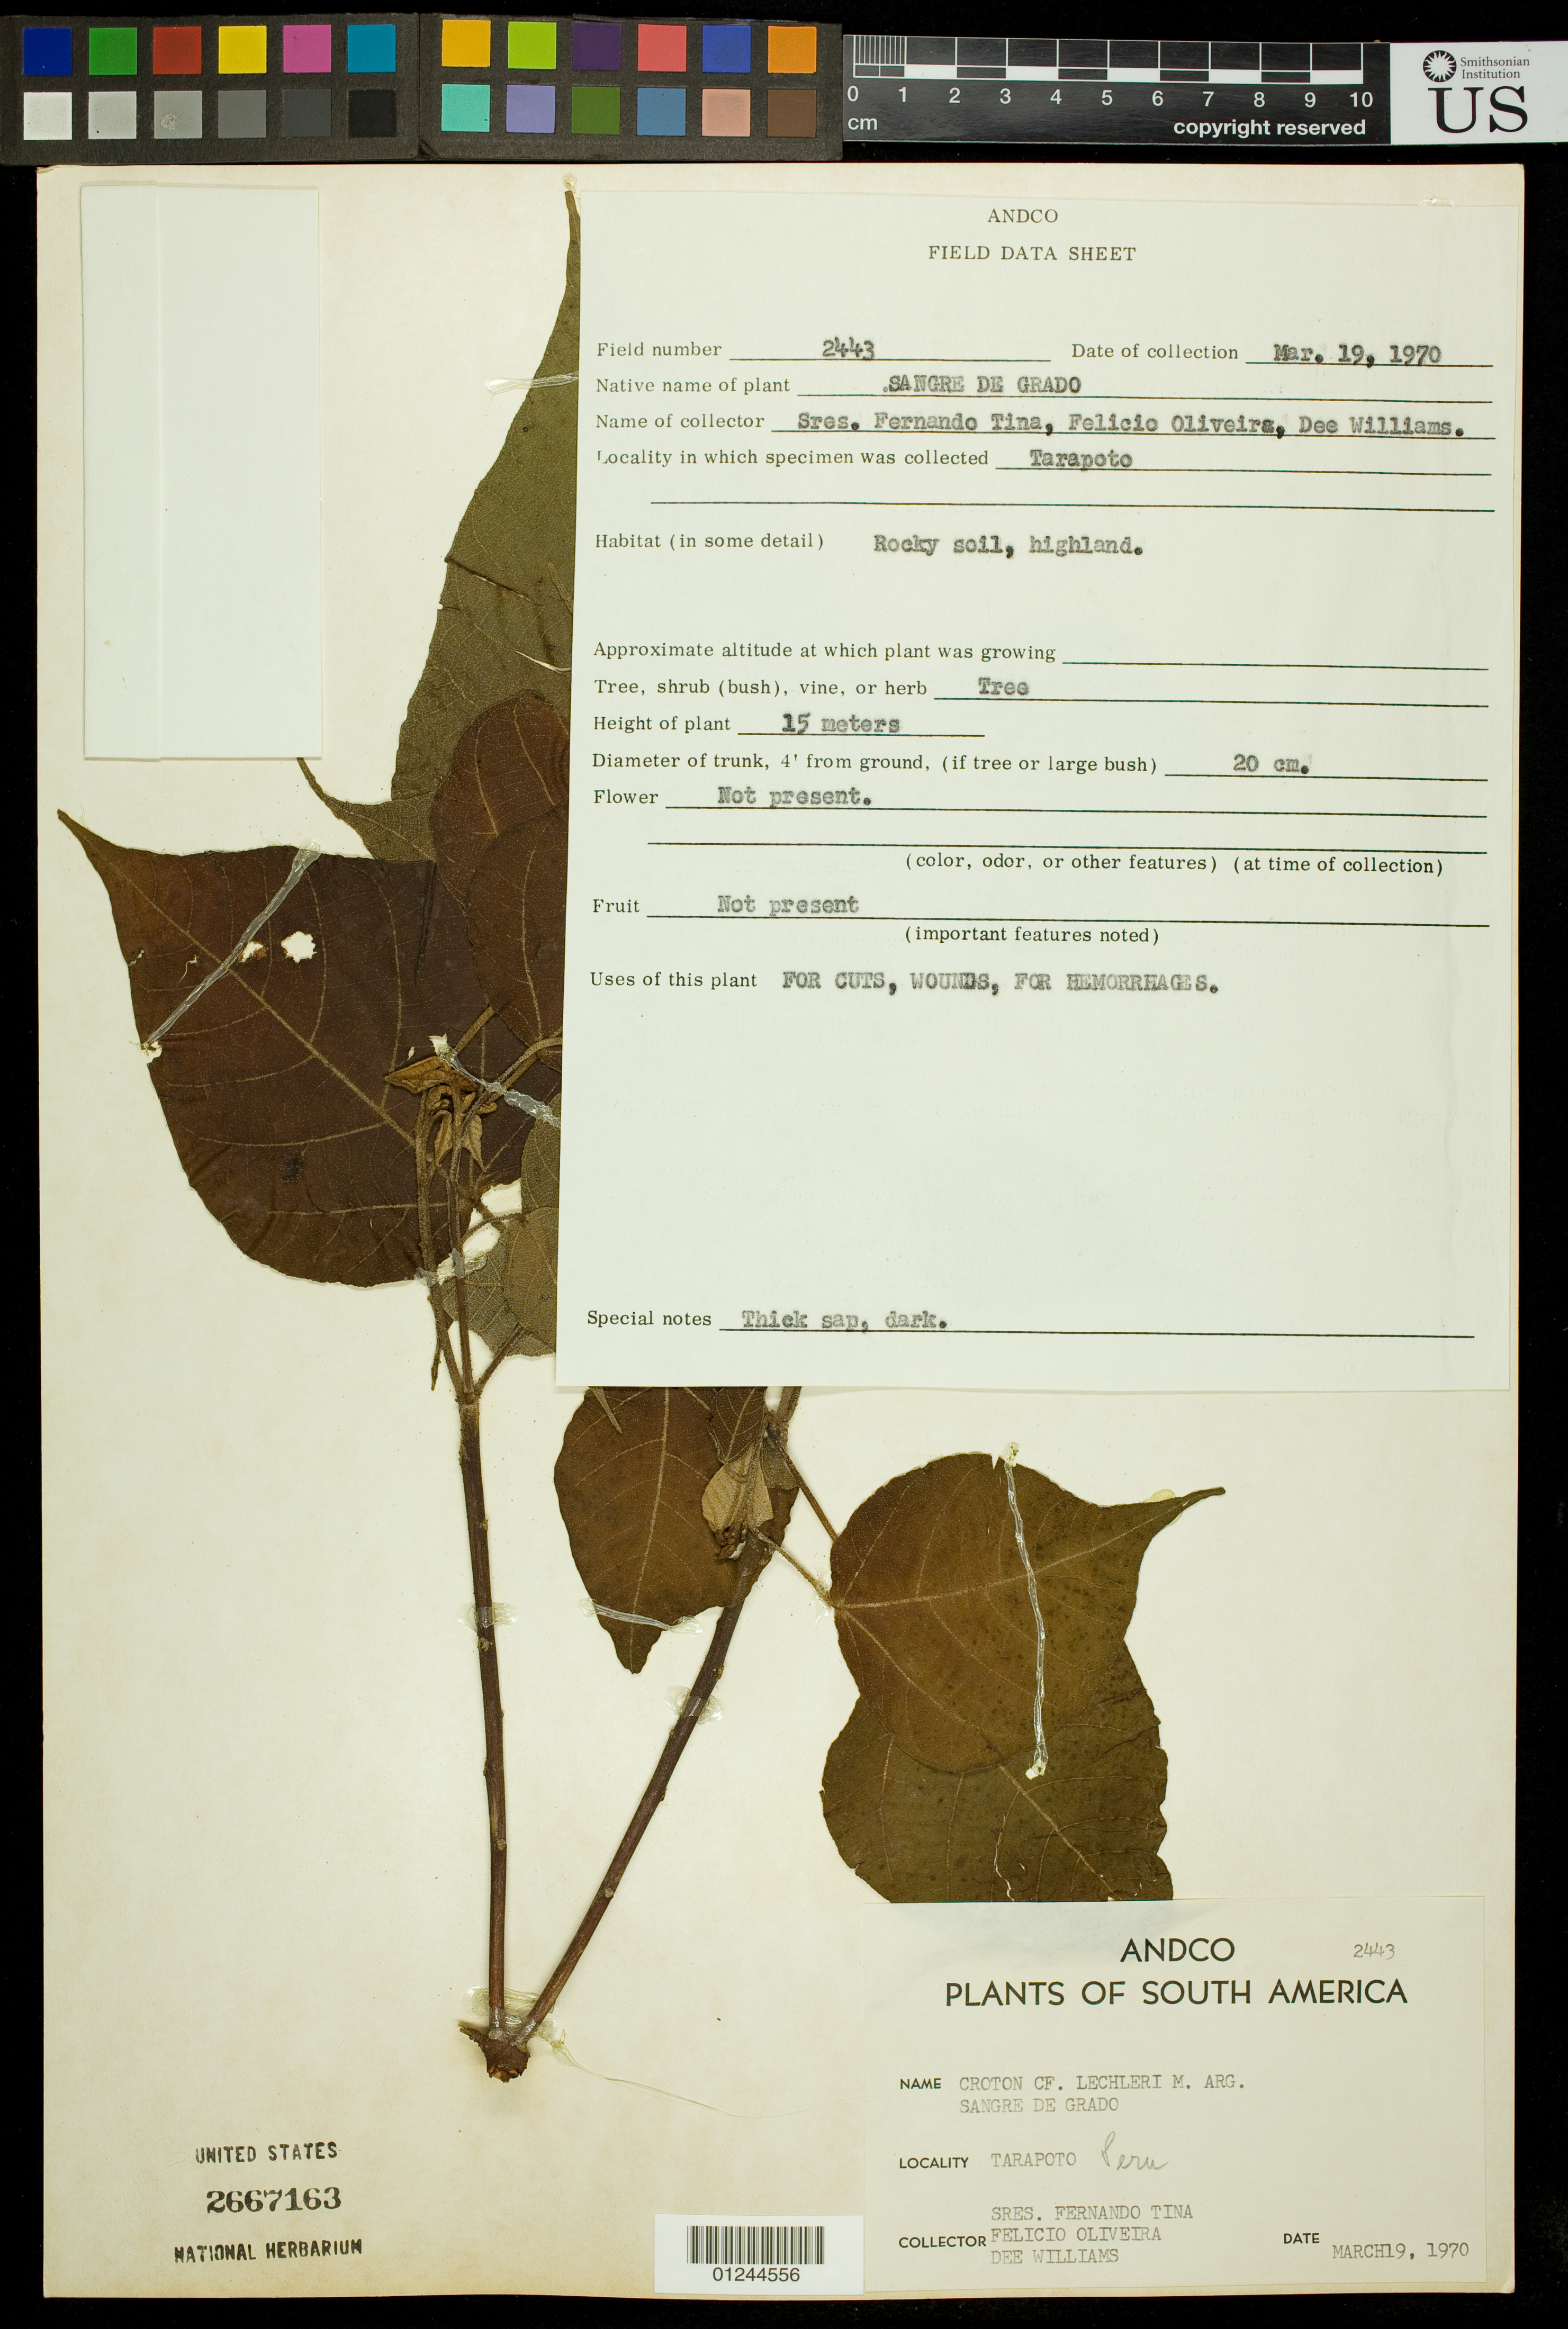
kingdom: Plantae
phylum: Tracheophyta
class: Magnoliopsida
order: Malpighiales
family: Euphorbiaceae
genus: Croton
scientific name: Croton lechleri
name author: Müll. Arg.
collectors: F. Tina, F. Oliveira & D. Williams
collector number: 2443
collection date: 1970-03-19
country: Peru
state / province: San Martín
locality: Tarapoto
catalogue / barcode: US 2667163